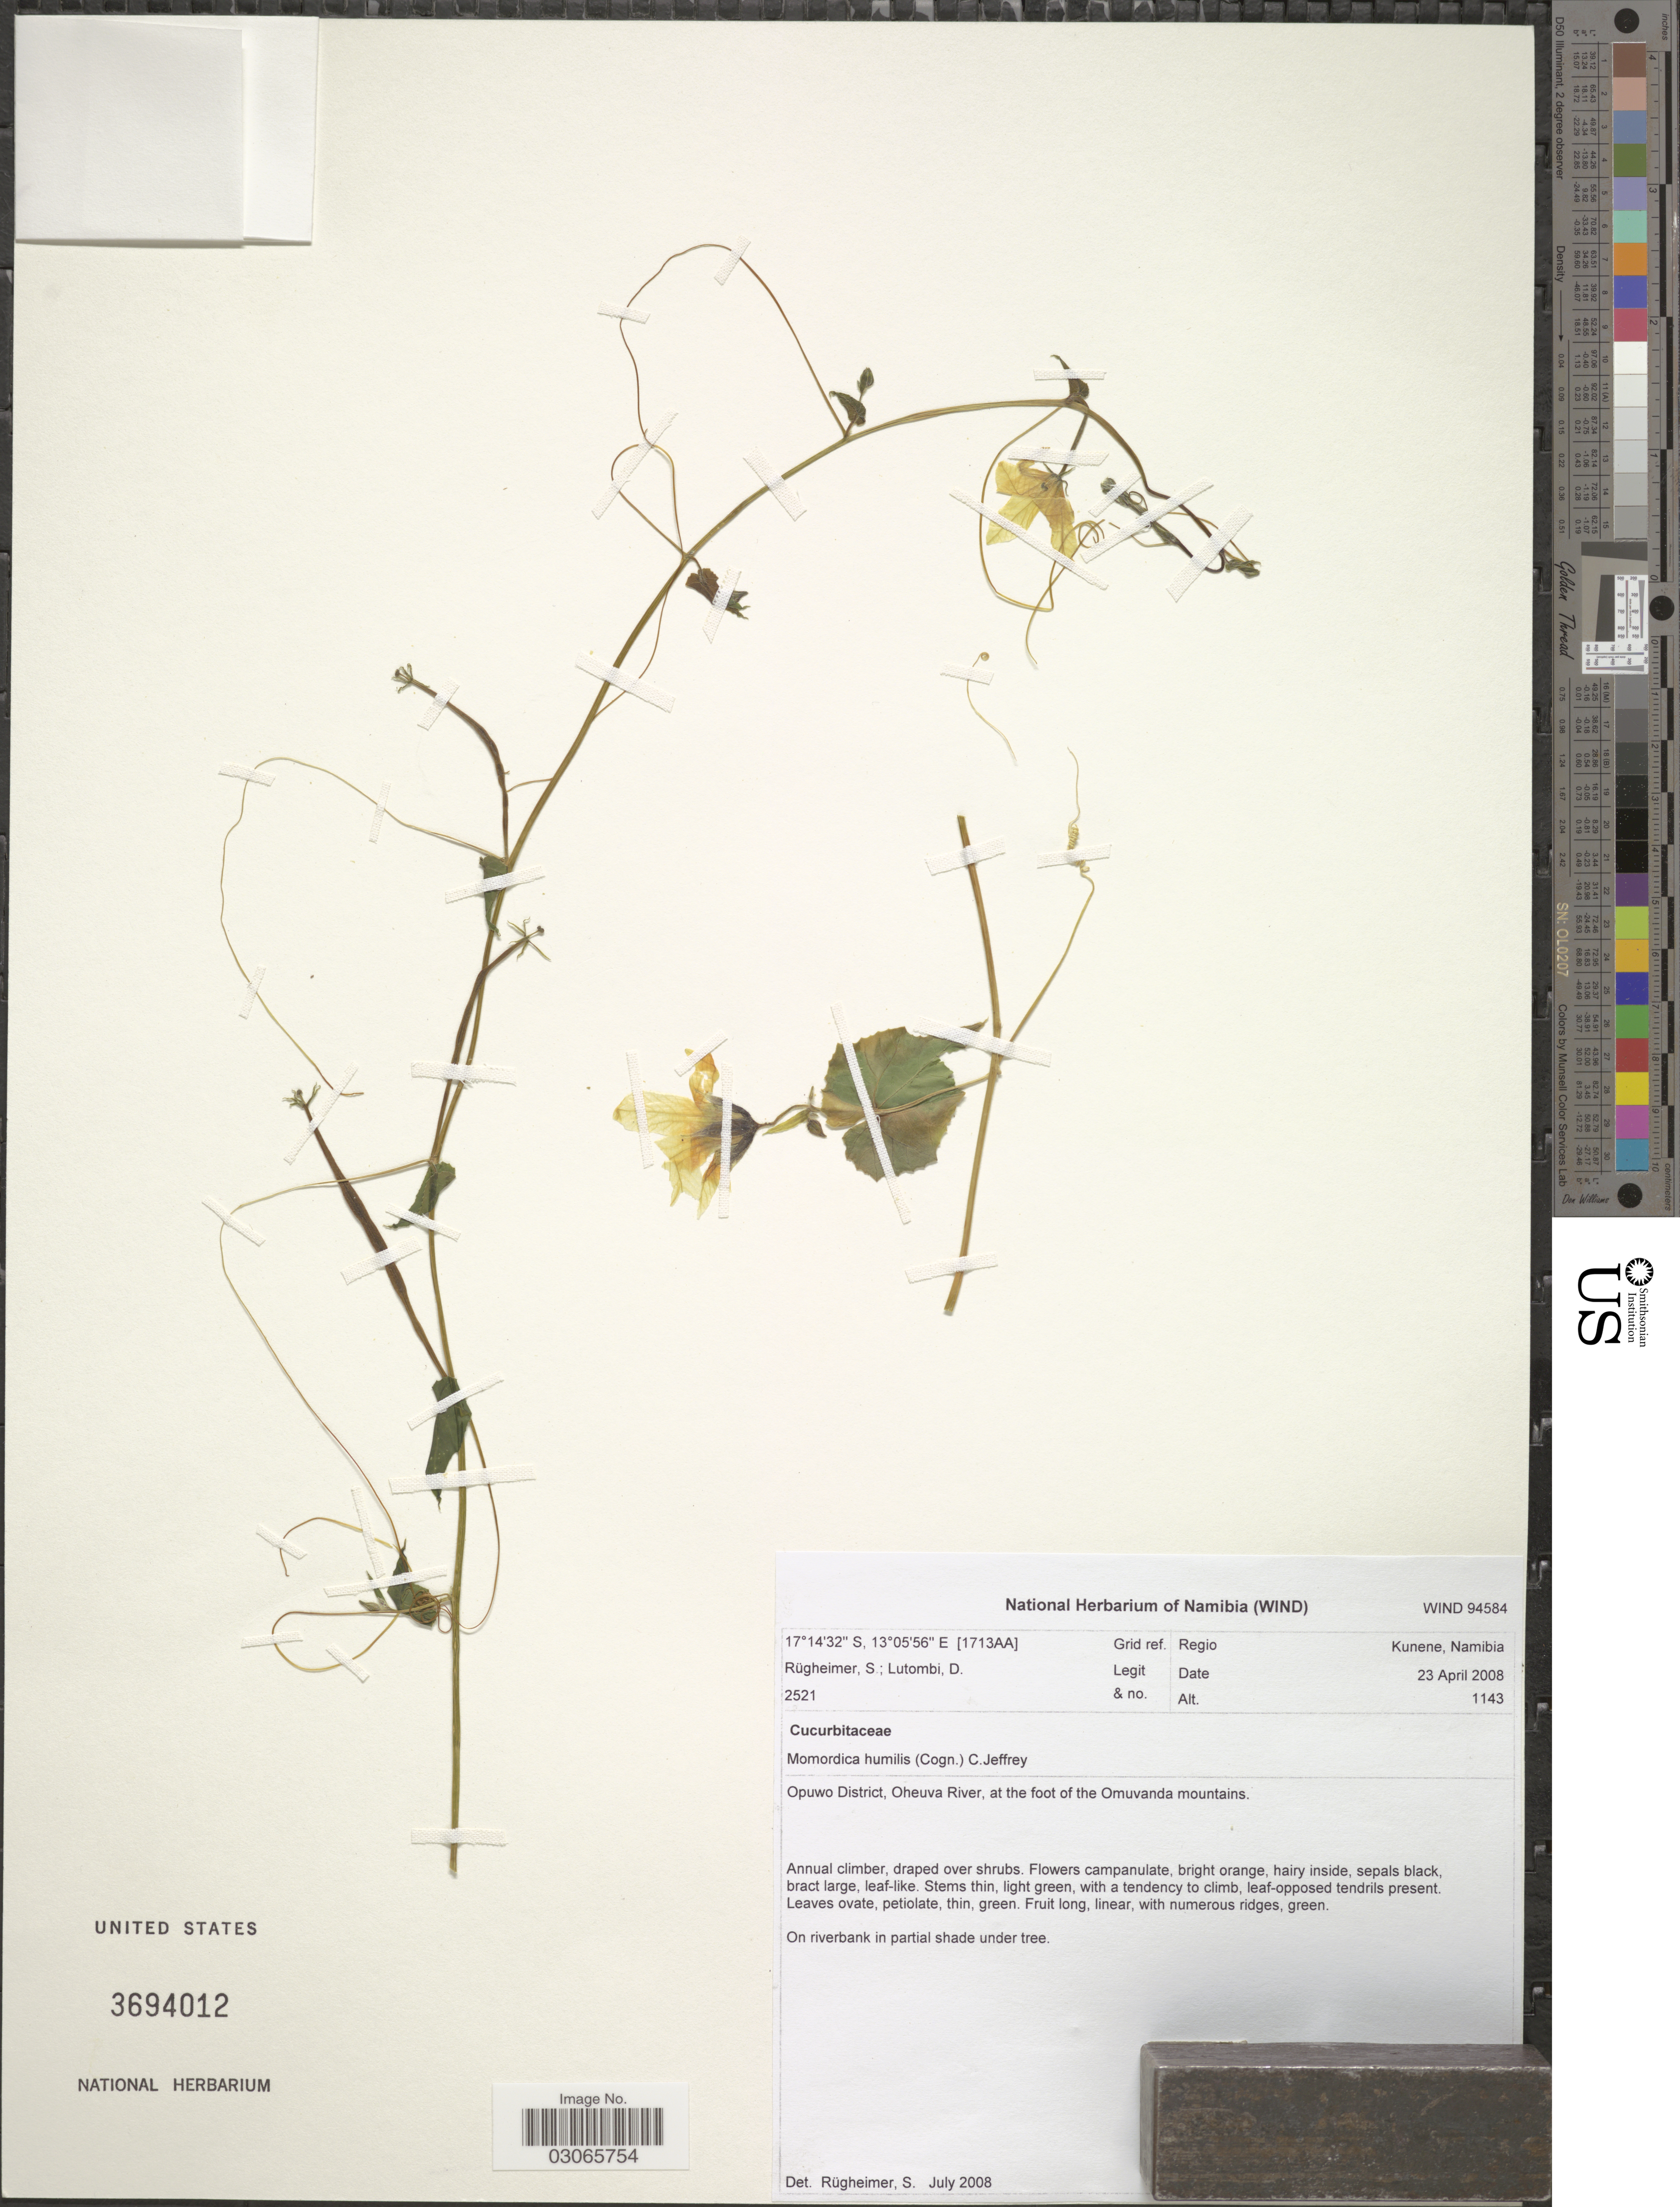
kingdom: Plantae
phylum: Tracheophyta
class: Magnoliopsida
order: Cucurbitales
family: Cucurbitaceae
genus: Momordica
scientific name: Momordica humilis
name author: (Cogn. ex Schinz) C. Jeffrey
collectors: S. Rugheimer & D. Lutombi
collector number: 2521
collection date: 2008-04-23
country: Namibia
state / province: Kunene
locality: Opuwo District, Oheuva River, at the foot of the Omuvanda mountains. Grid ref. [1713AA].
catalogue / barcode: US 3694012